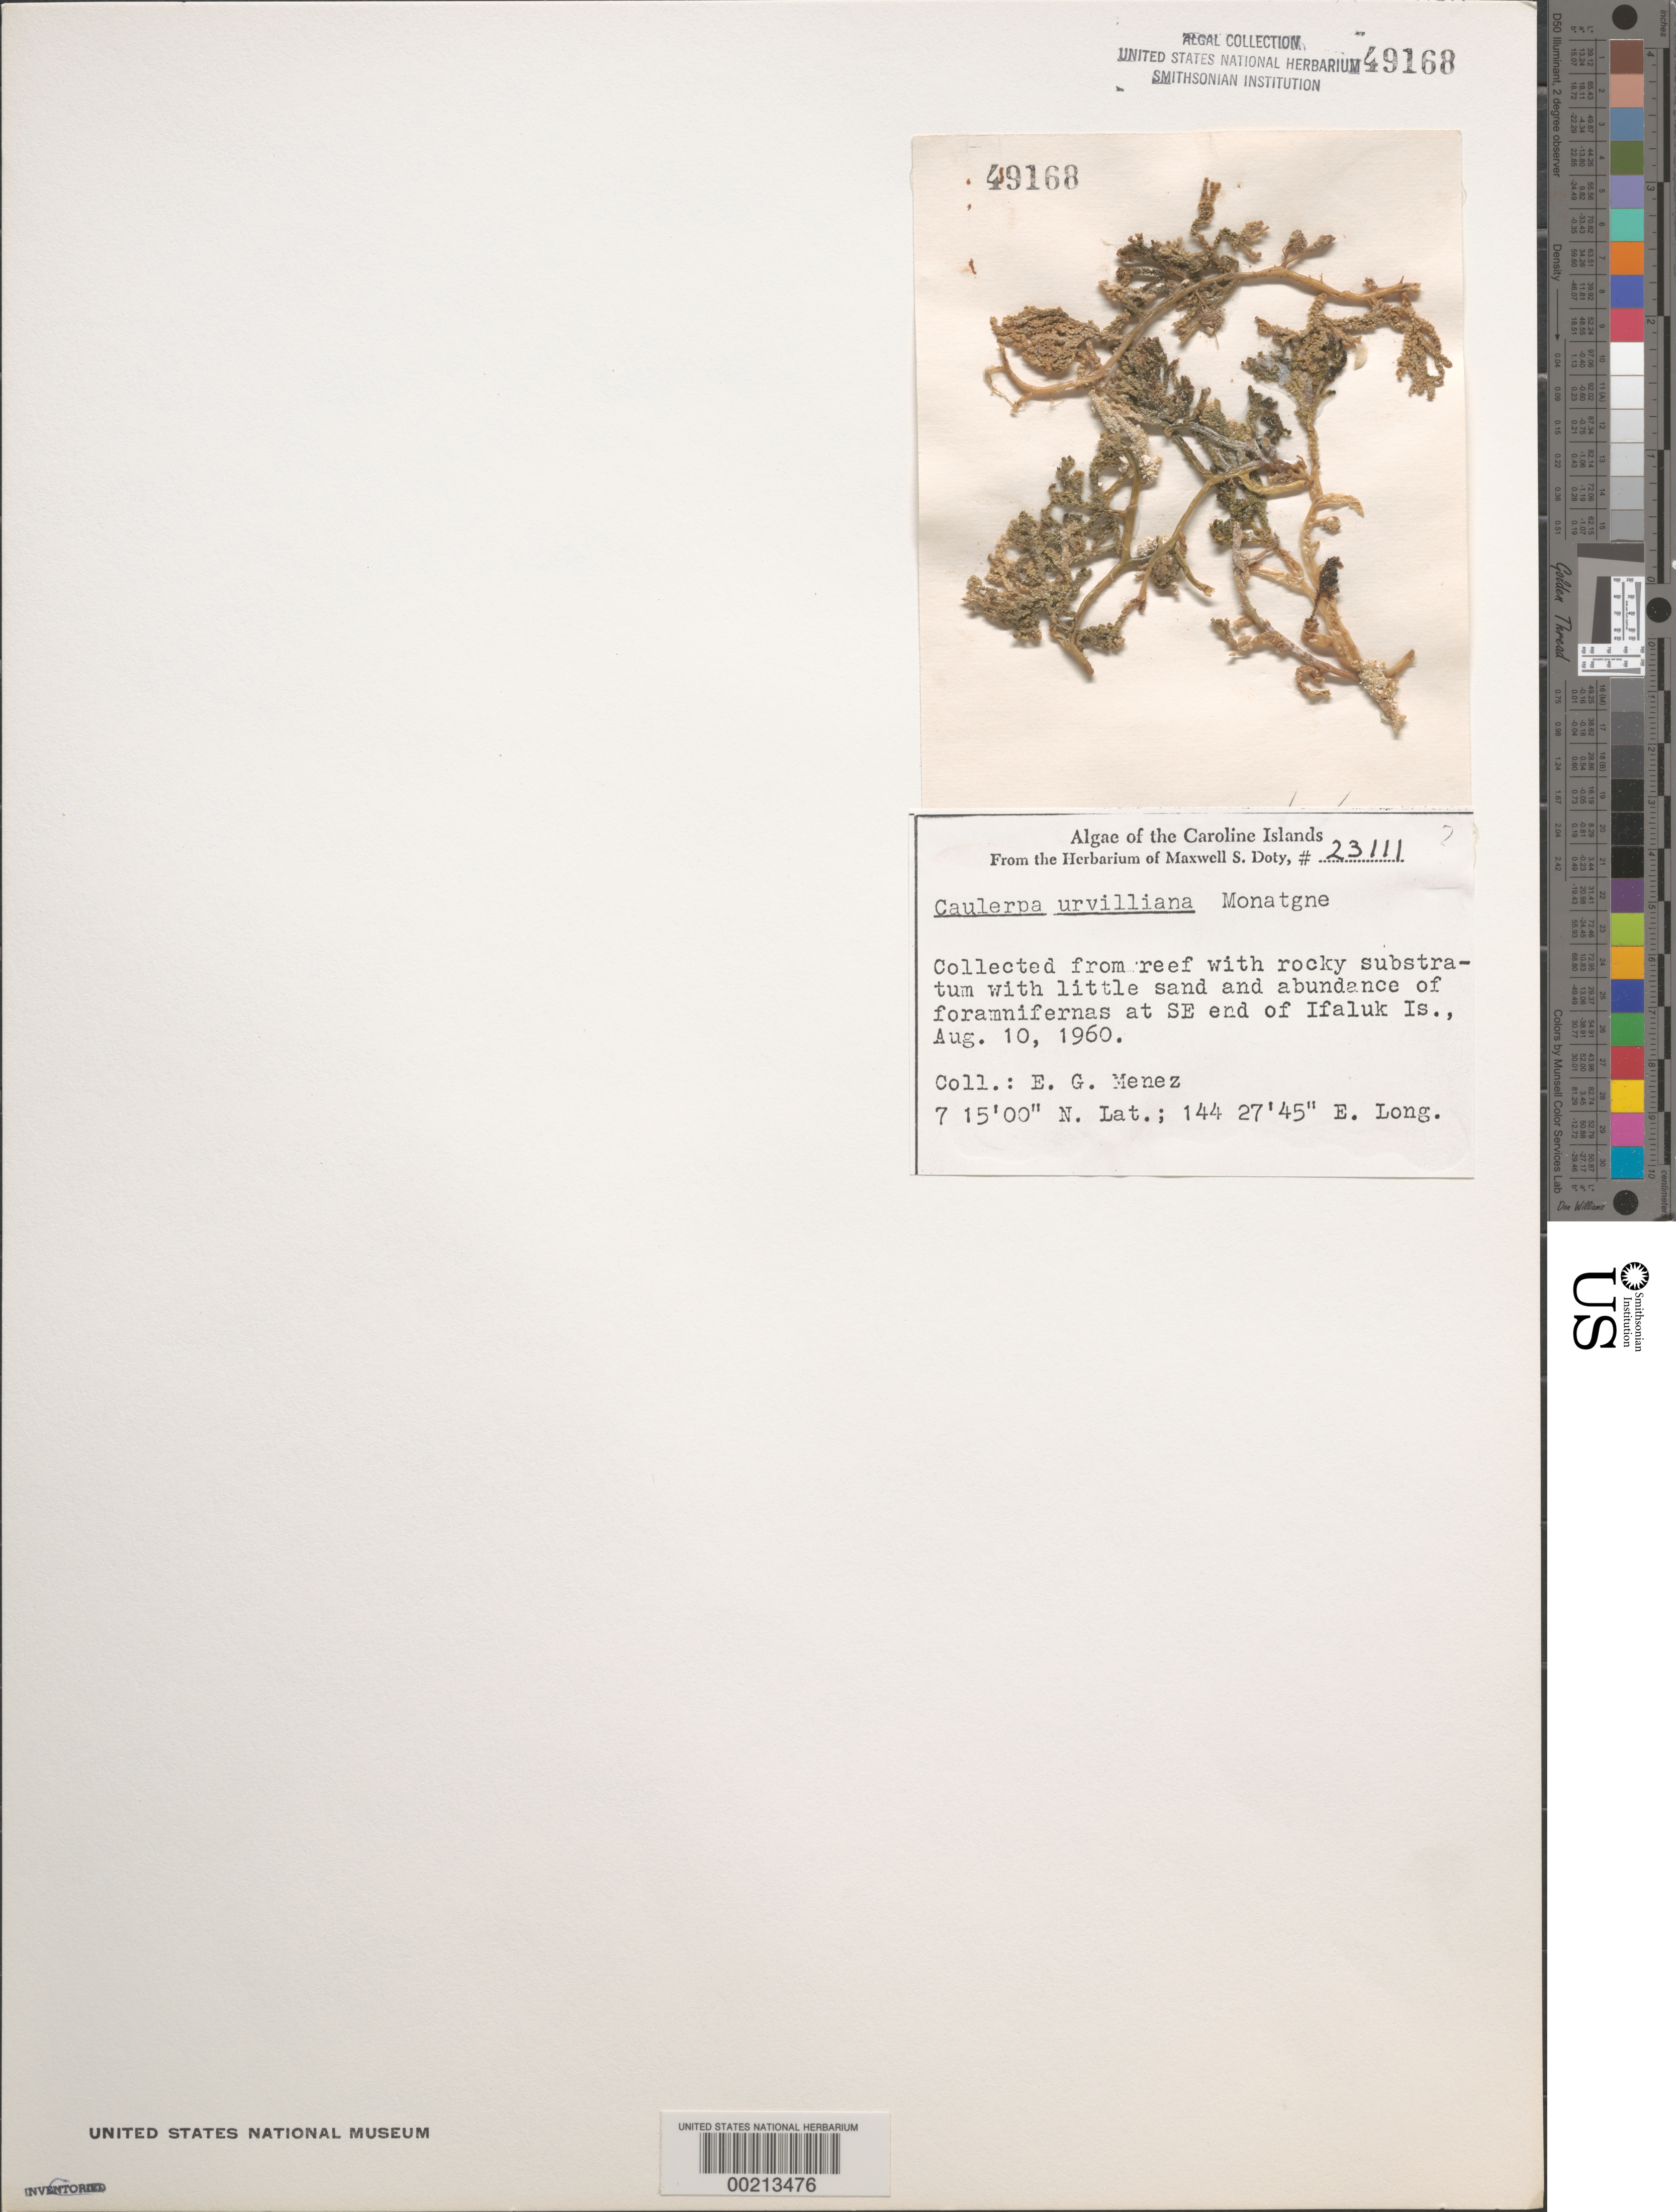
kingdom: Plantae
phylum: Chlorophyta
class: Ulvophyceae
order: Bryopsidales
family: Caulerpaceae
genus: Caulerpa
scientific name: Caulerpa urvilleana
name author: Mont.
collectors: Meñez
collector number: MSD 23111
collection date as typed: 10 Aug 1960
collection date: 1960-08-10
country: Micronesia, Federated States of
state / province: Yap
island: Ifalik (Ifaluk) Atoll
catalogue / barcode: US 49168